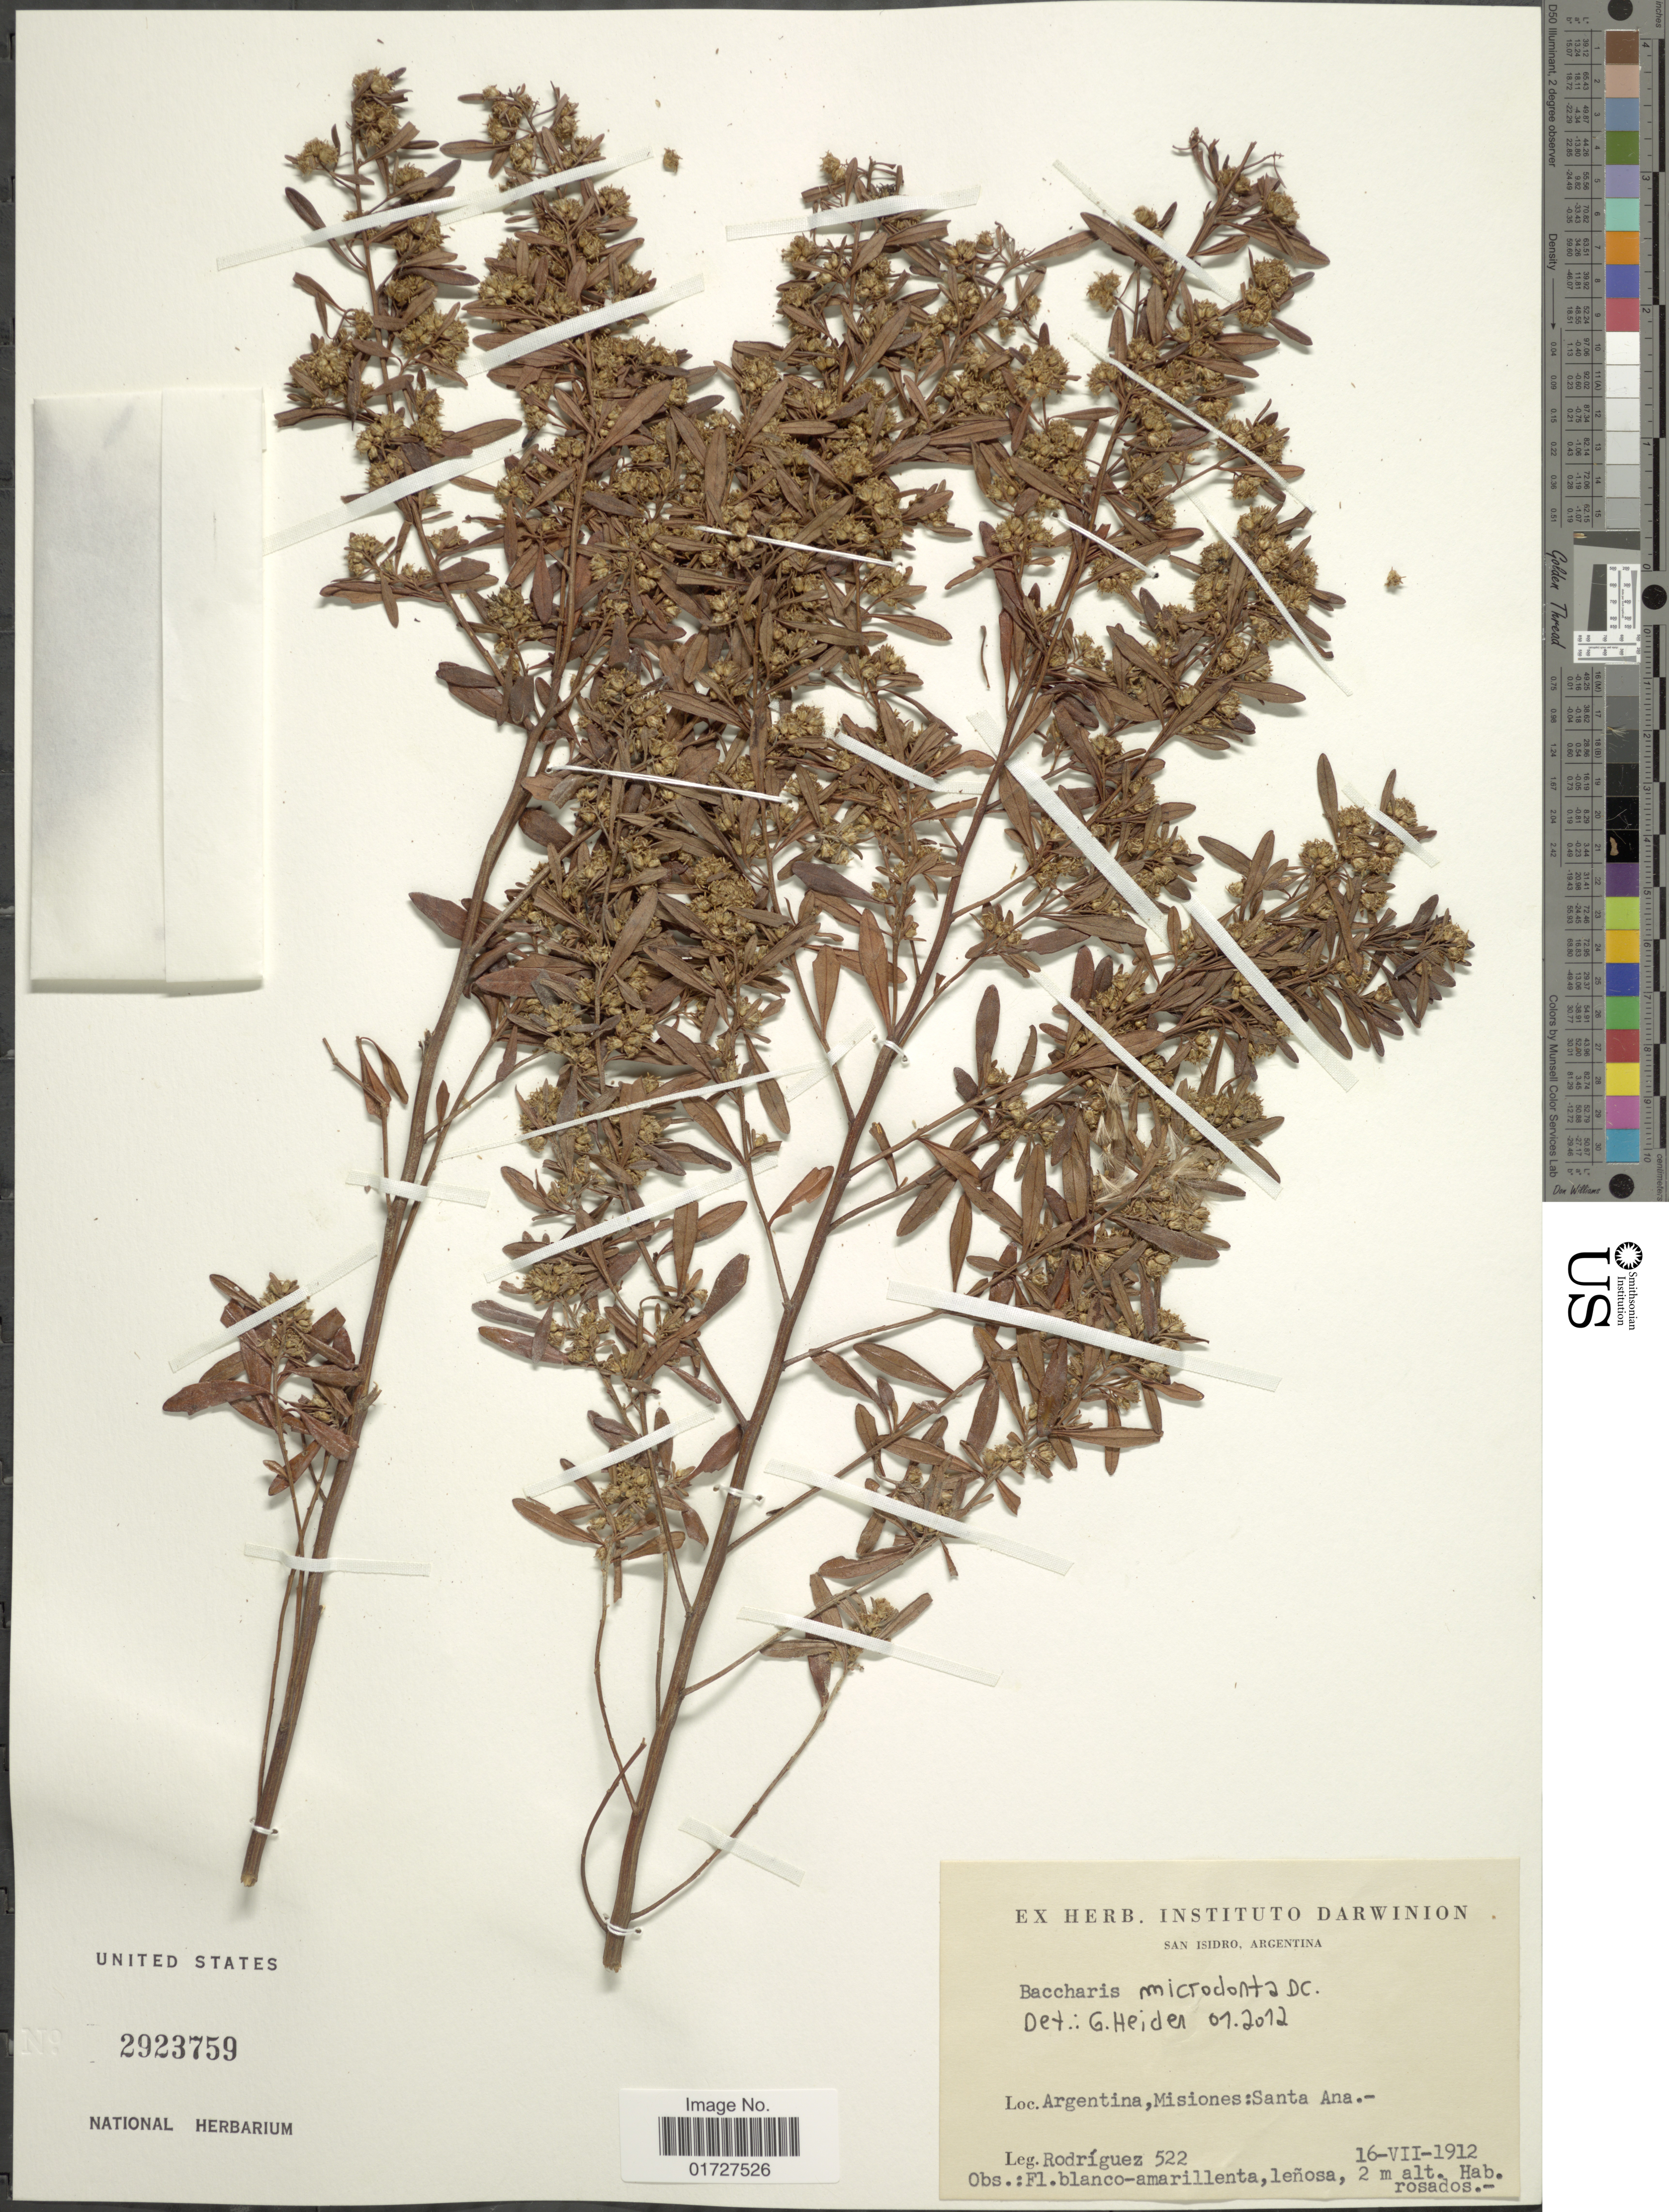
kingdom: Plantae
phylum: Tracheophyta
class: Magnoliopsida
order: Asterales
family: Asteraceae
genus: Baccharis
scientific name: Baccharis microdonta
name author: DC.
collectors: Rodriguez, --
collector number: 522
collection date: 1912-07-16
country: Argentina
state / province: Misiones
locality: Santa Ana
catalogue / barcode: US 2923759